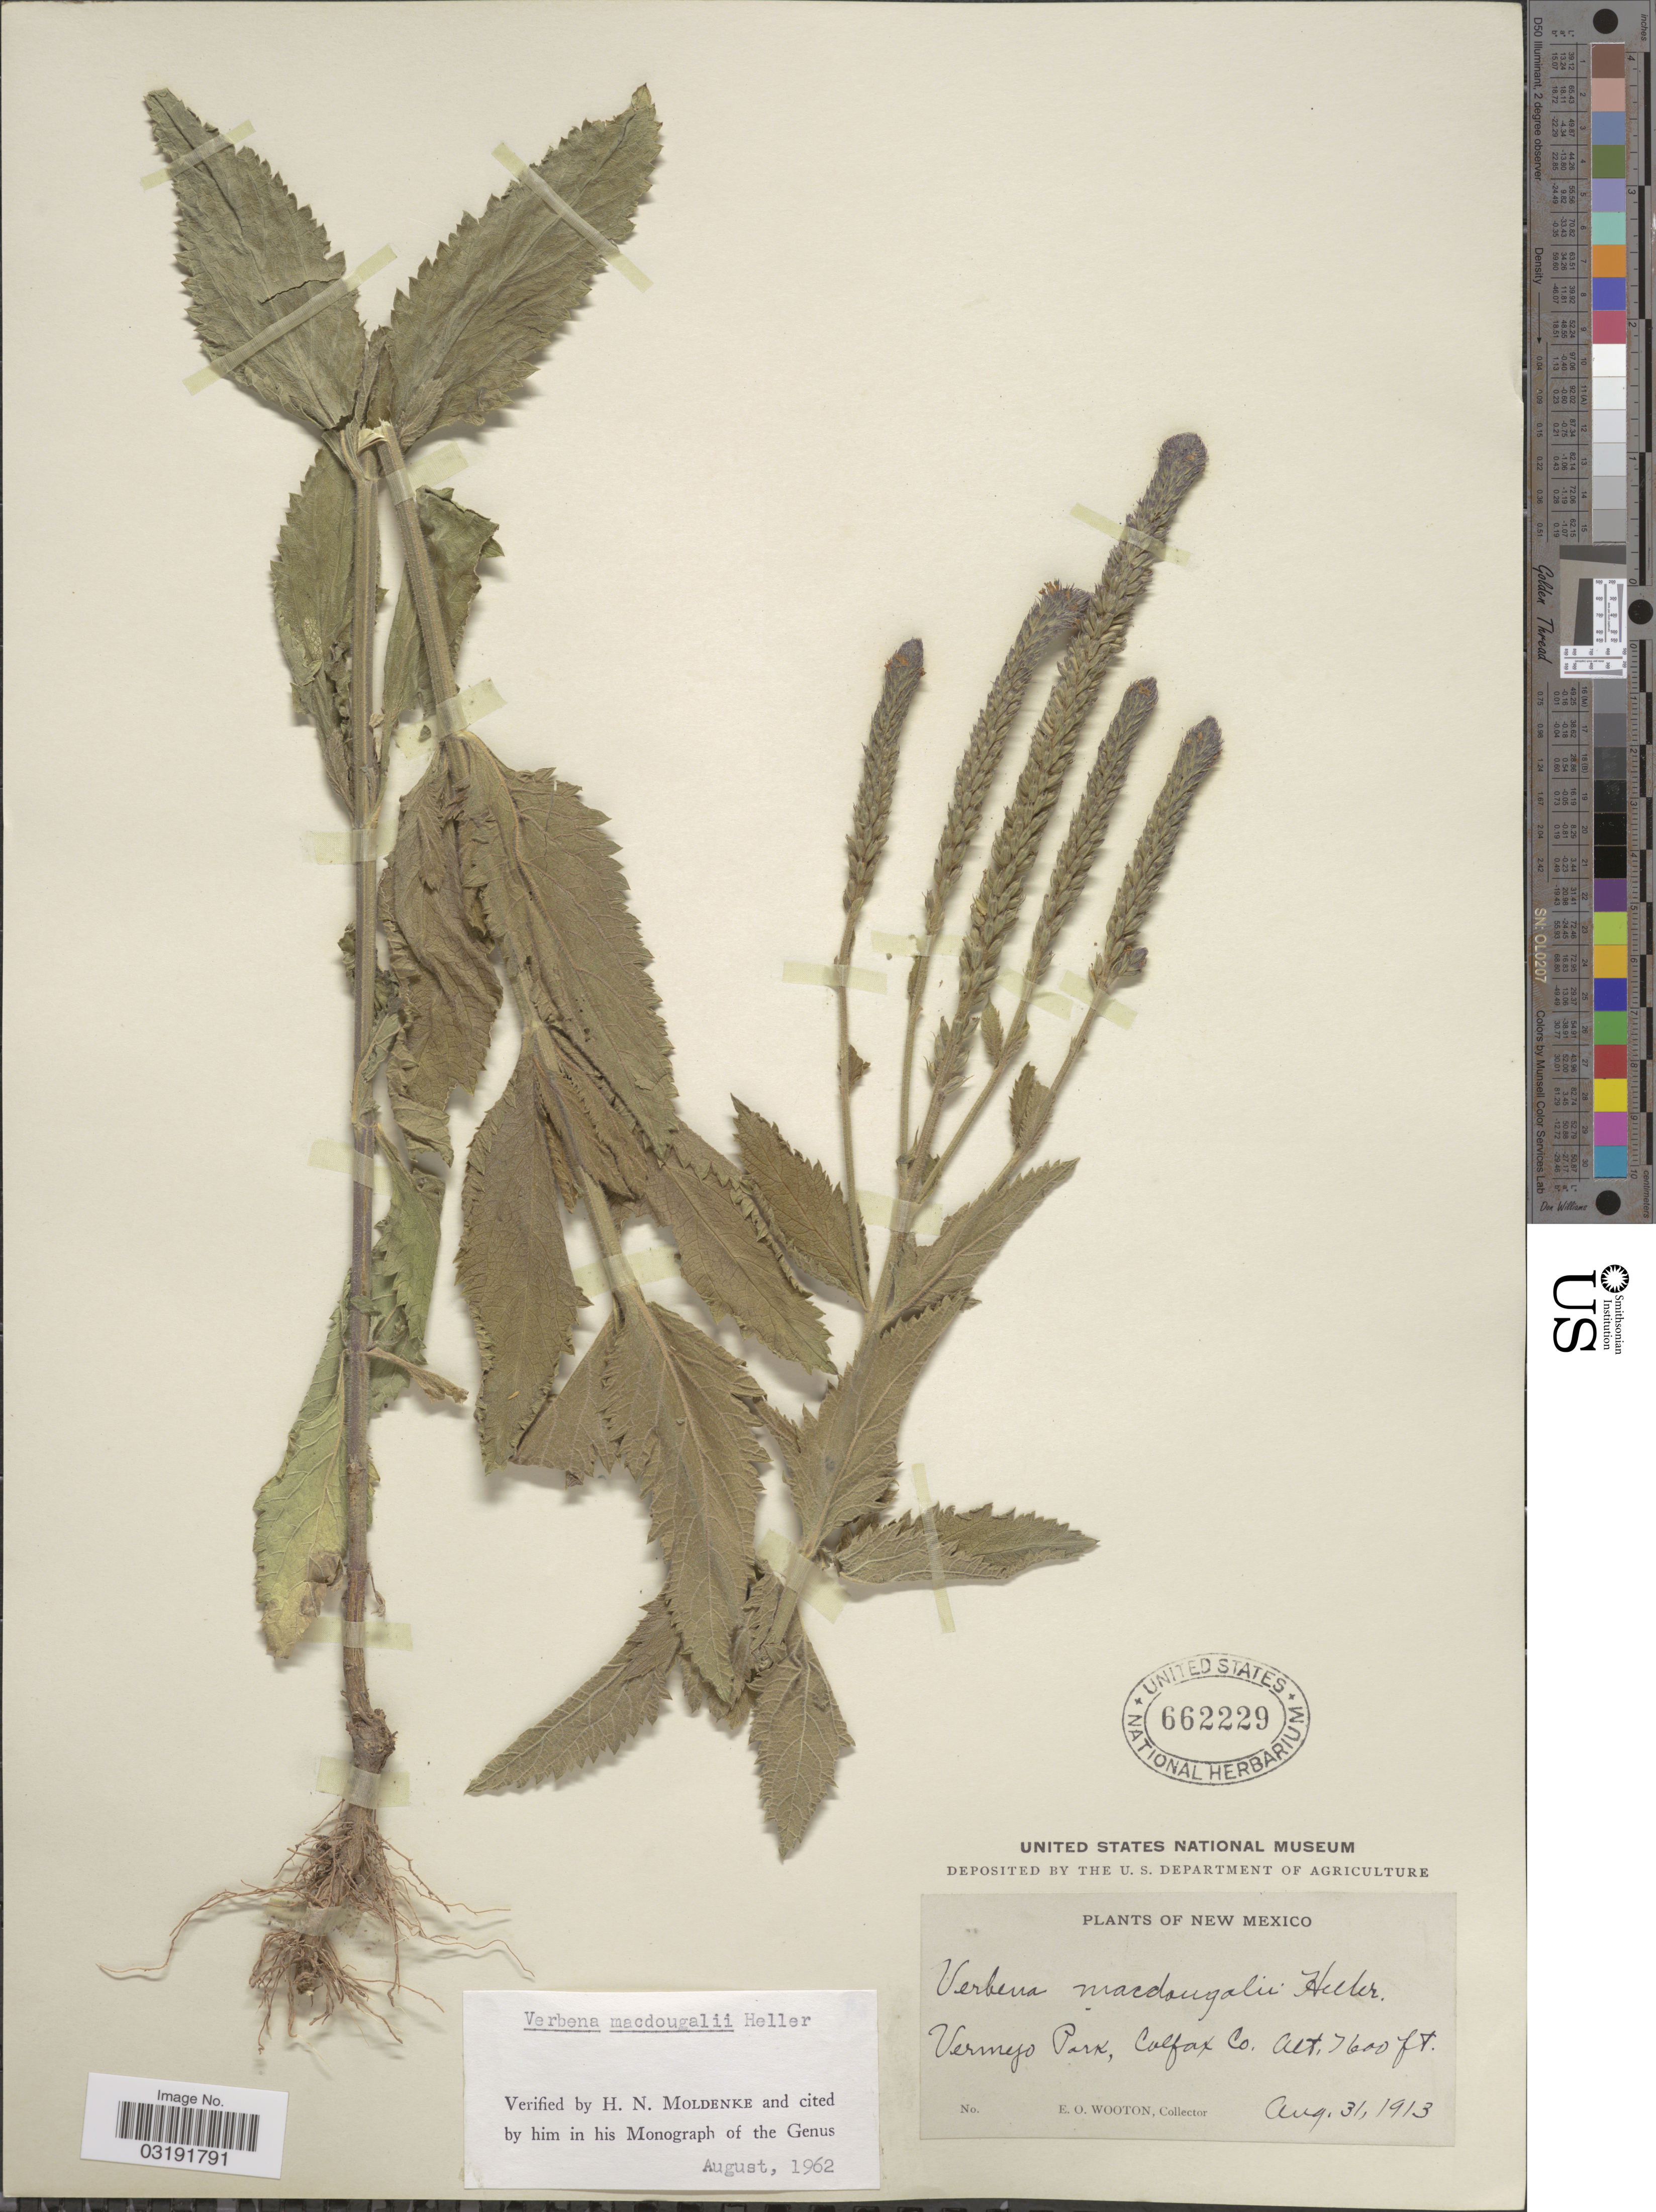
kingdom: Plantae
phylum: Tracheophyta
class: Magnoliopsida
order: Lamiales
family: Verbenaceae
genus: Verbena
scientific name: Verbena macdougalii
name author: A. Heller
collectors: E. O. Wooton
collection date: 1913-08-31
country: United States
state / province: New Mexico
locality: Vermejo Park, Colfax Co.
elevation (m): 2316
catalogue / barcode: US 662229